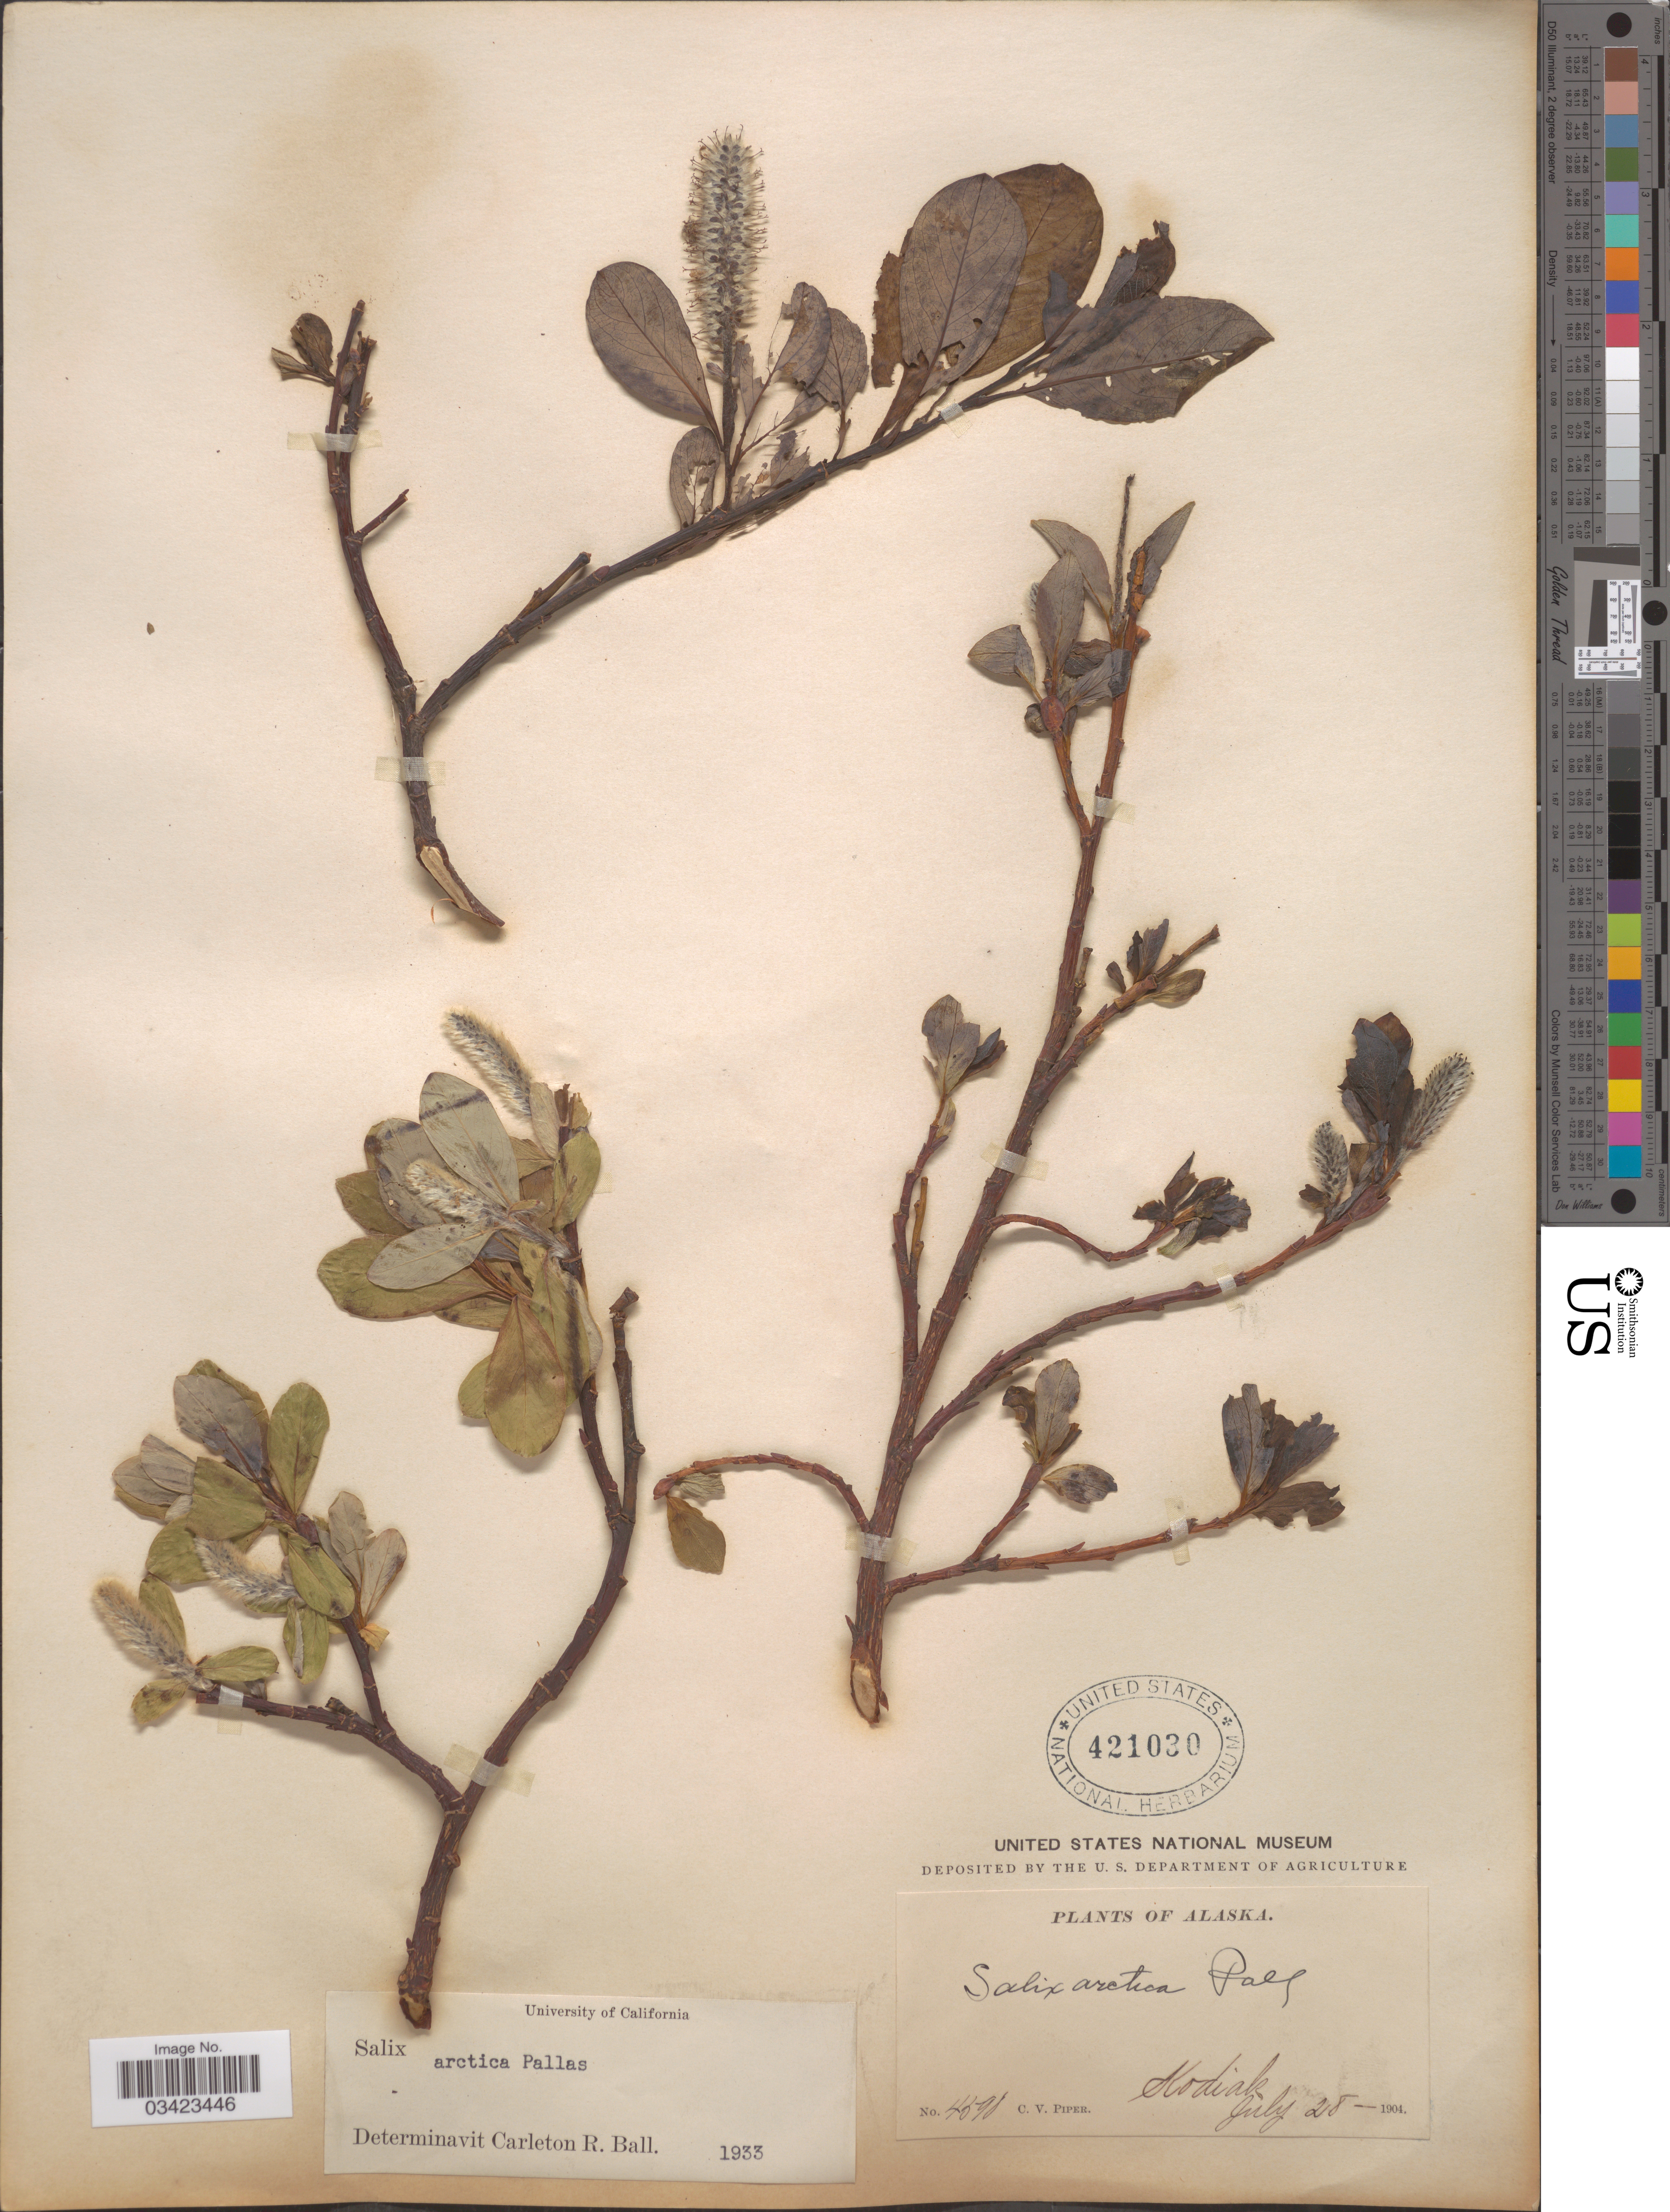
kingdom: Plantae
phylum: Tracheophyta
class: Magnoliopsida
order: Malpighiales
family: Salicaceae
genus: Salix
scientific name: Salix arctica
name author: Pall.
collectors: C. V. Piper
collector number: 4590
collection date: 1904-07-28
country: United States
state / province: Alaska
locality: Kodiak.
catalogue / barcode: US 421030